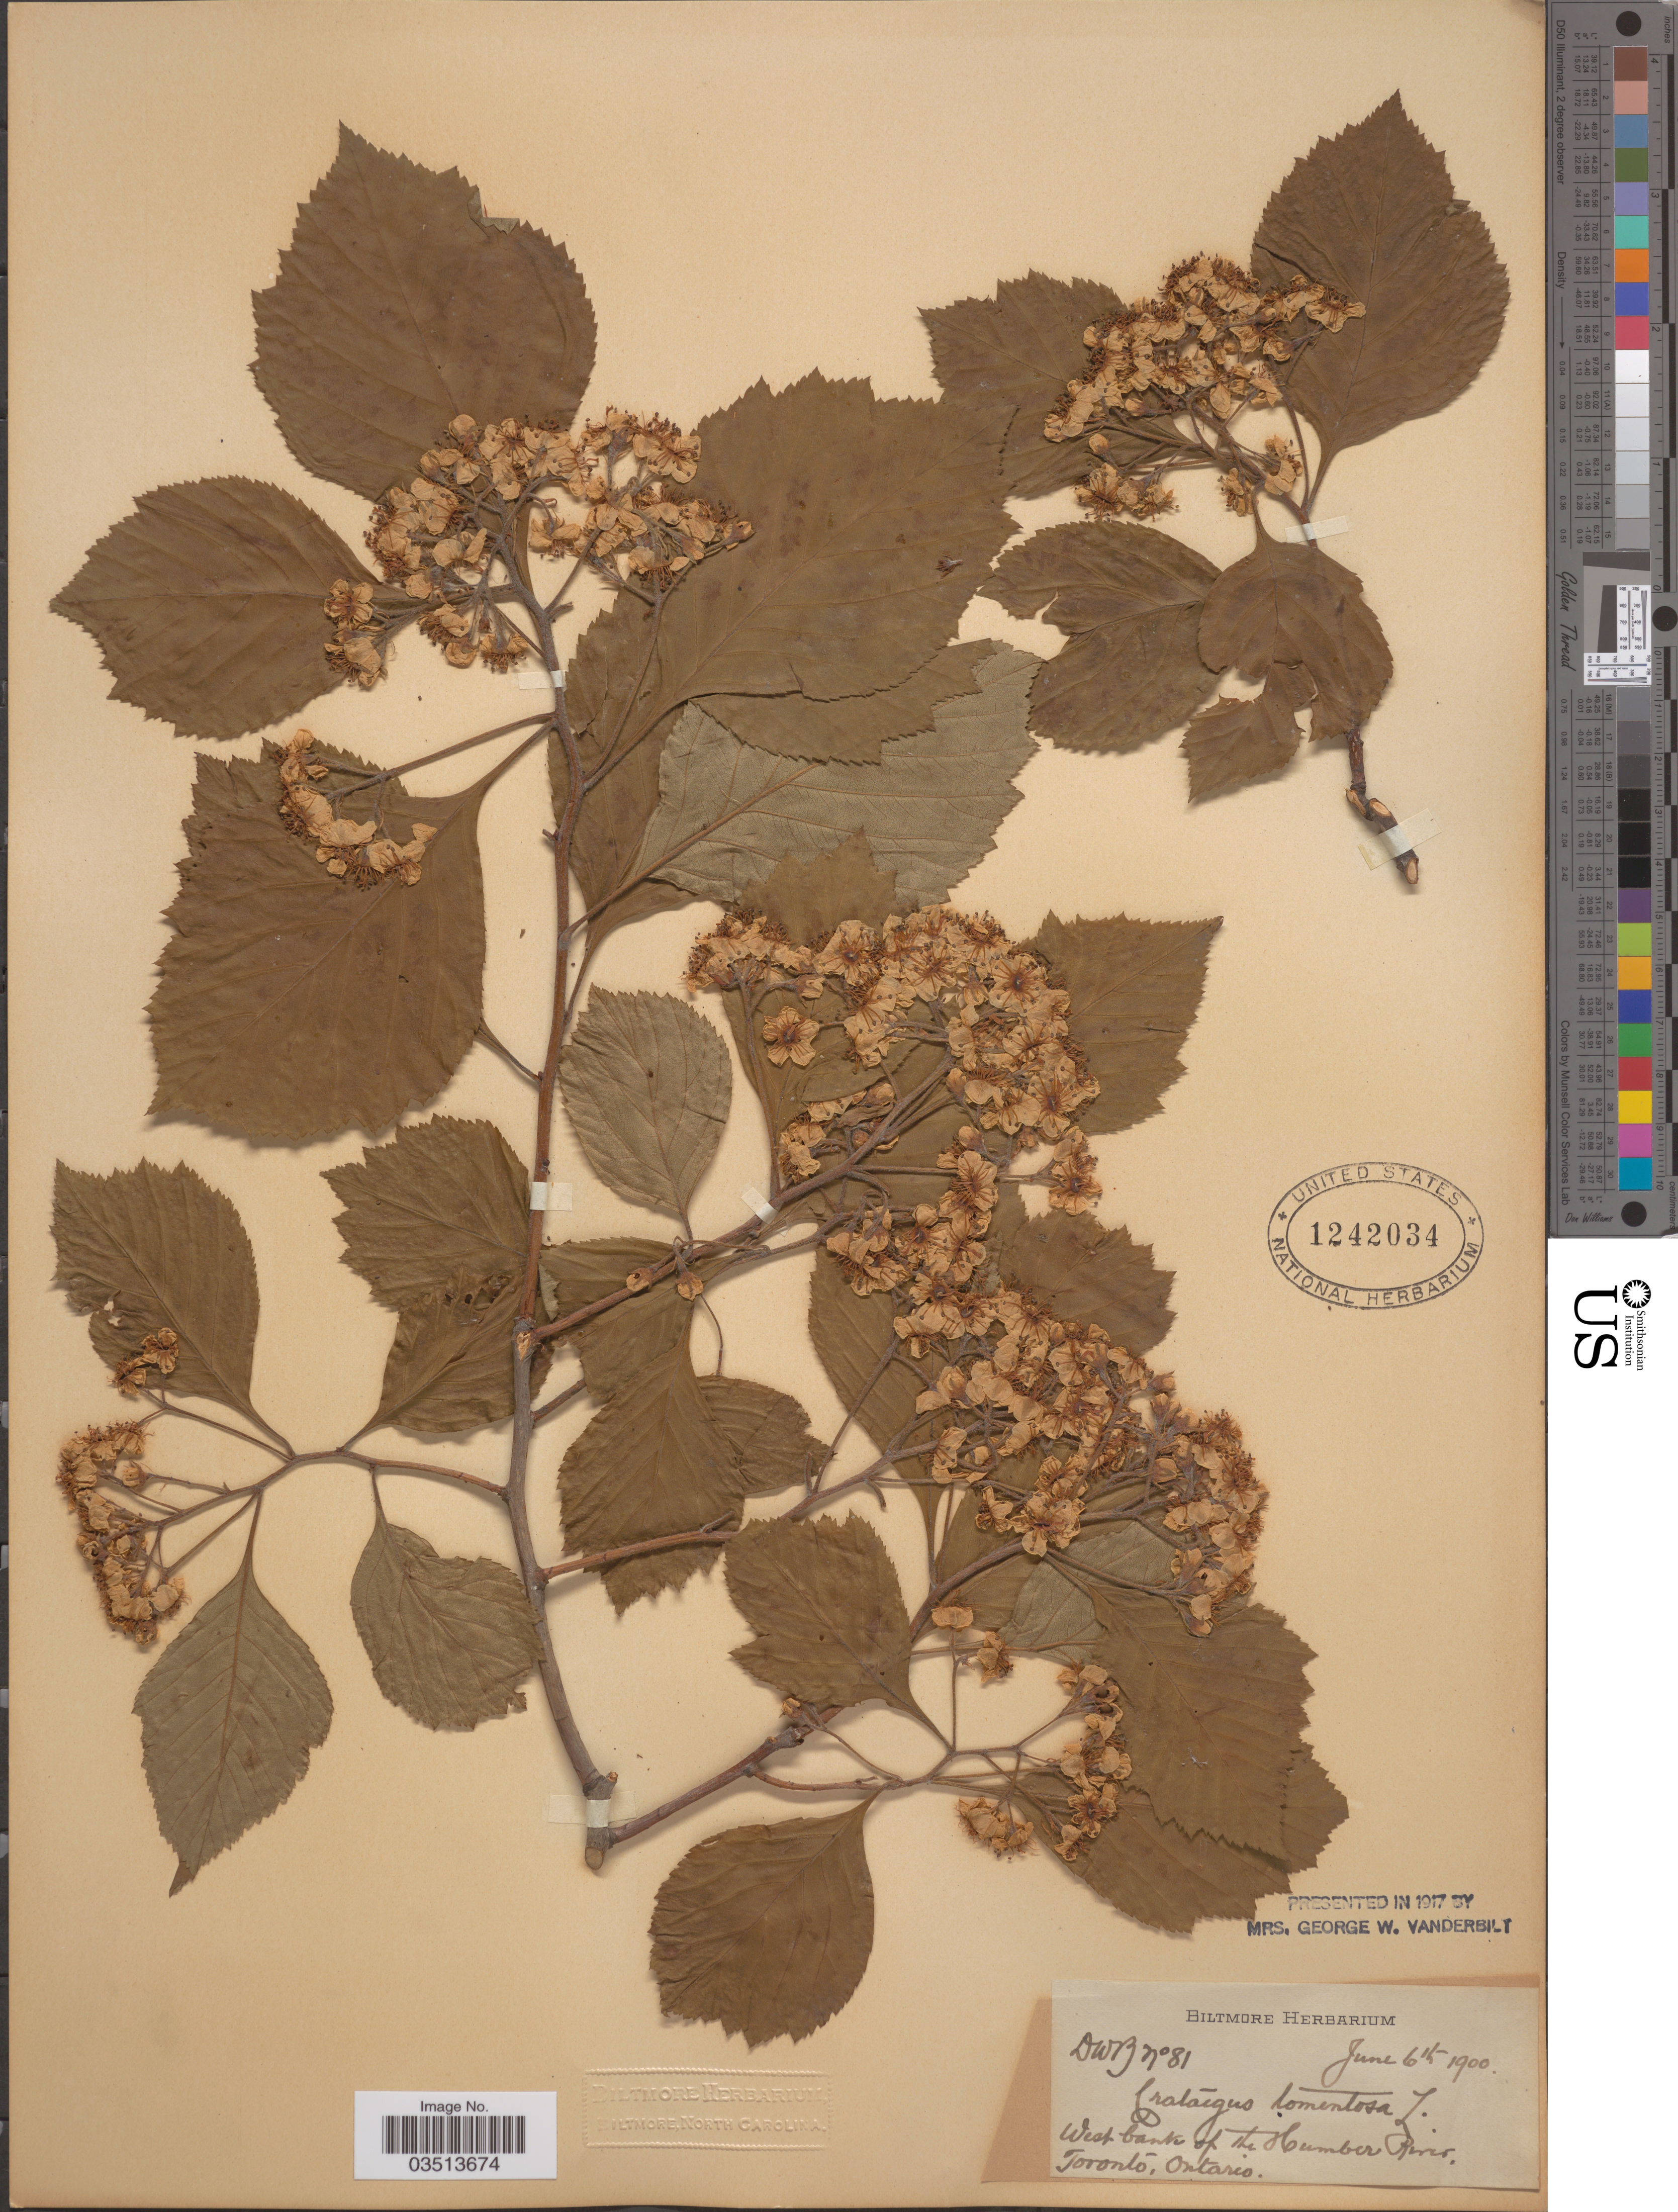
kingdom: Plantae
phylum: Tracheophyta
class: Magnoliopsida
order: Rosales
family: Rosaceae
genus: Crataegus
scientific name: Crataegus calpodendron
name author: (Ehrh.) Medik.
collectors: D. W. B.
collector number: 81?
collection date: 1900-06-06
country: Canada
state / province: Ontario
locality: West bank of The Humber River. Toronto.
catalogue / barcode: US 1242034